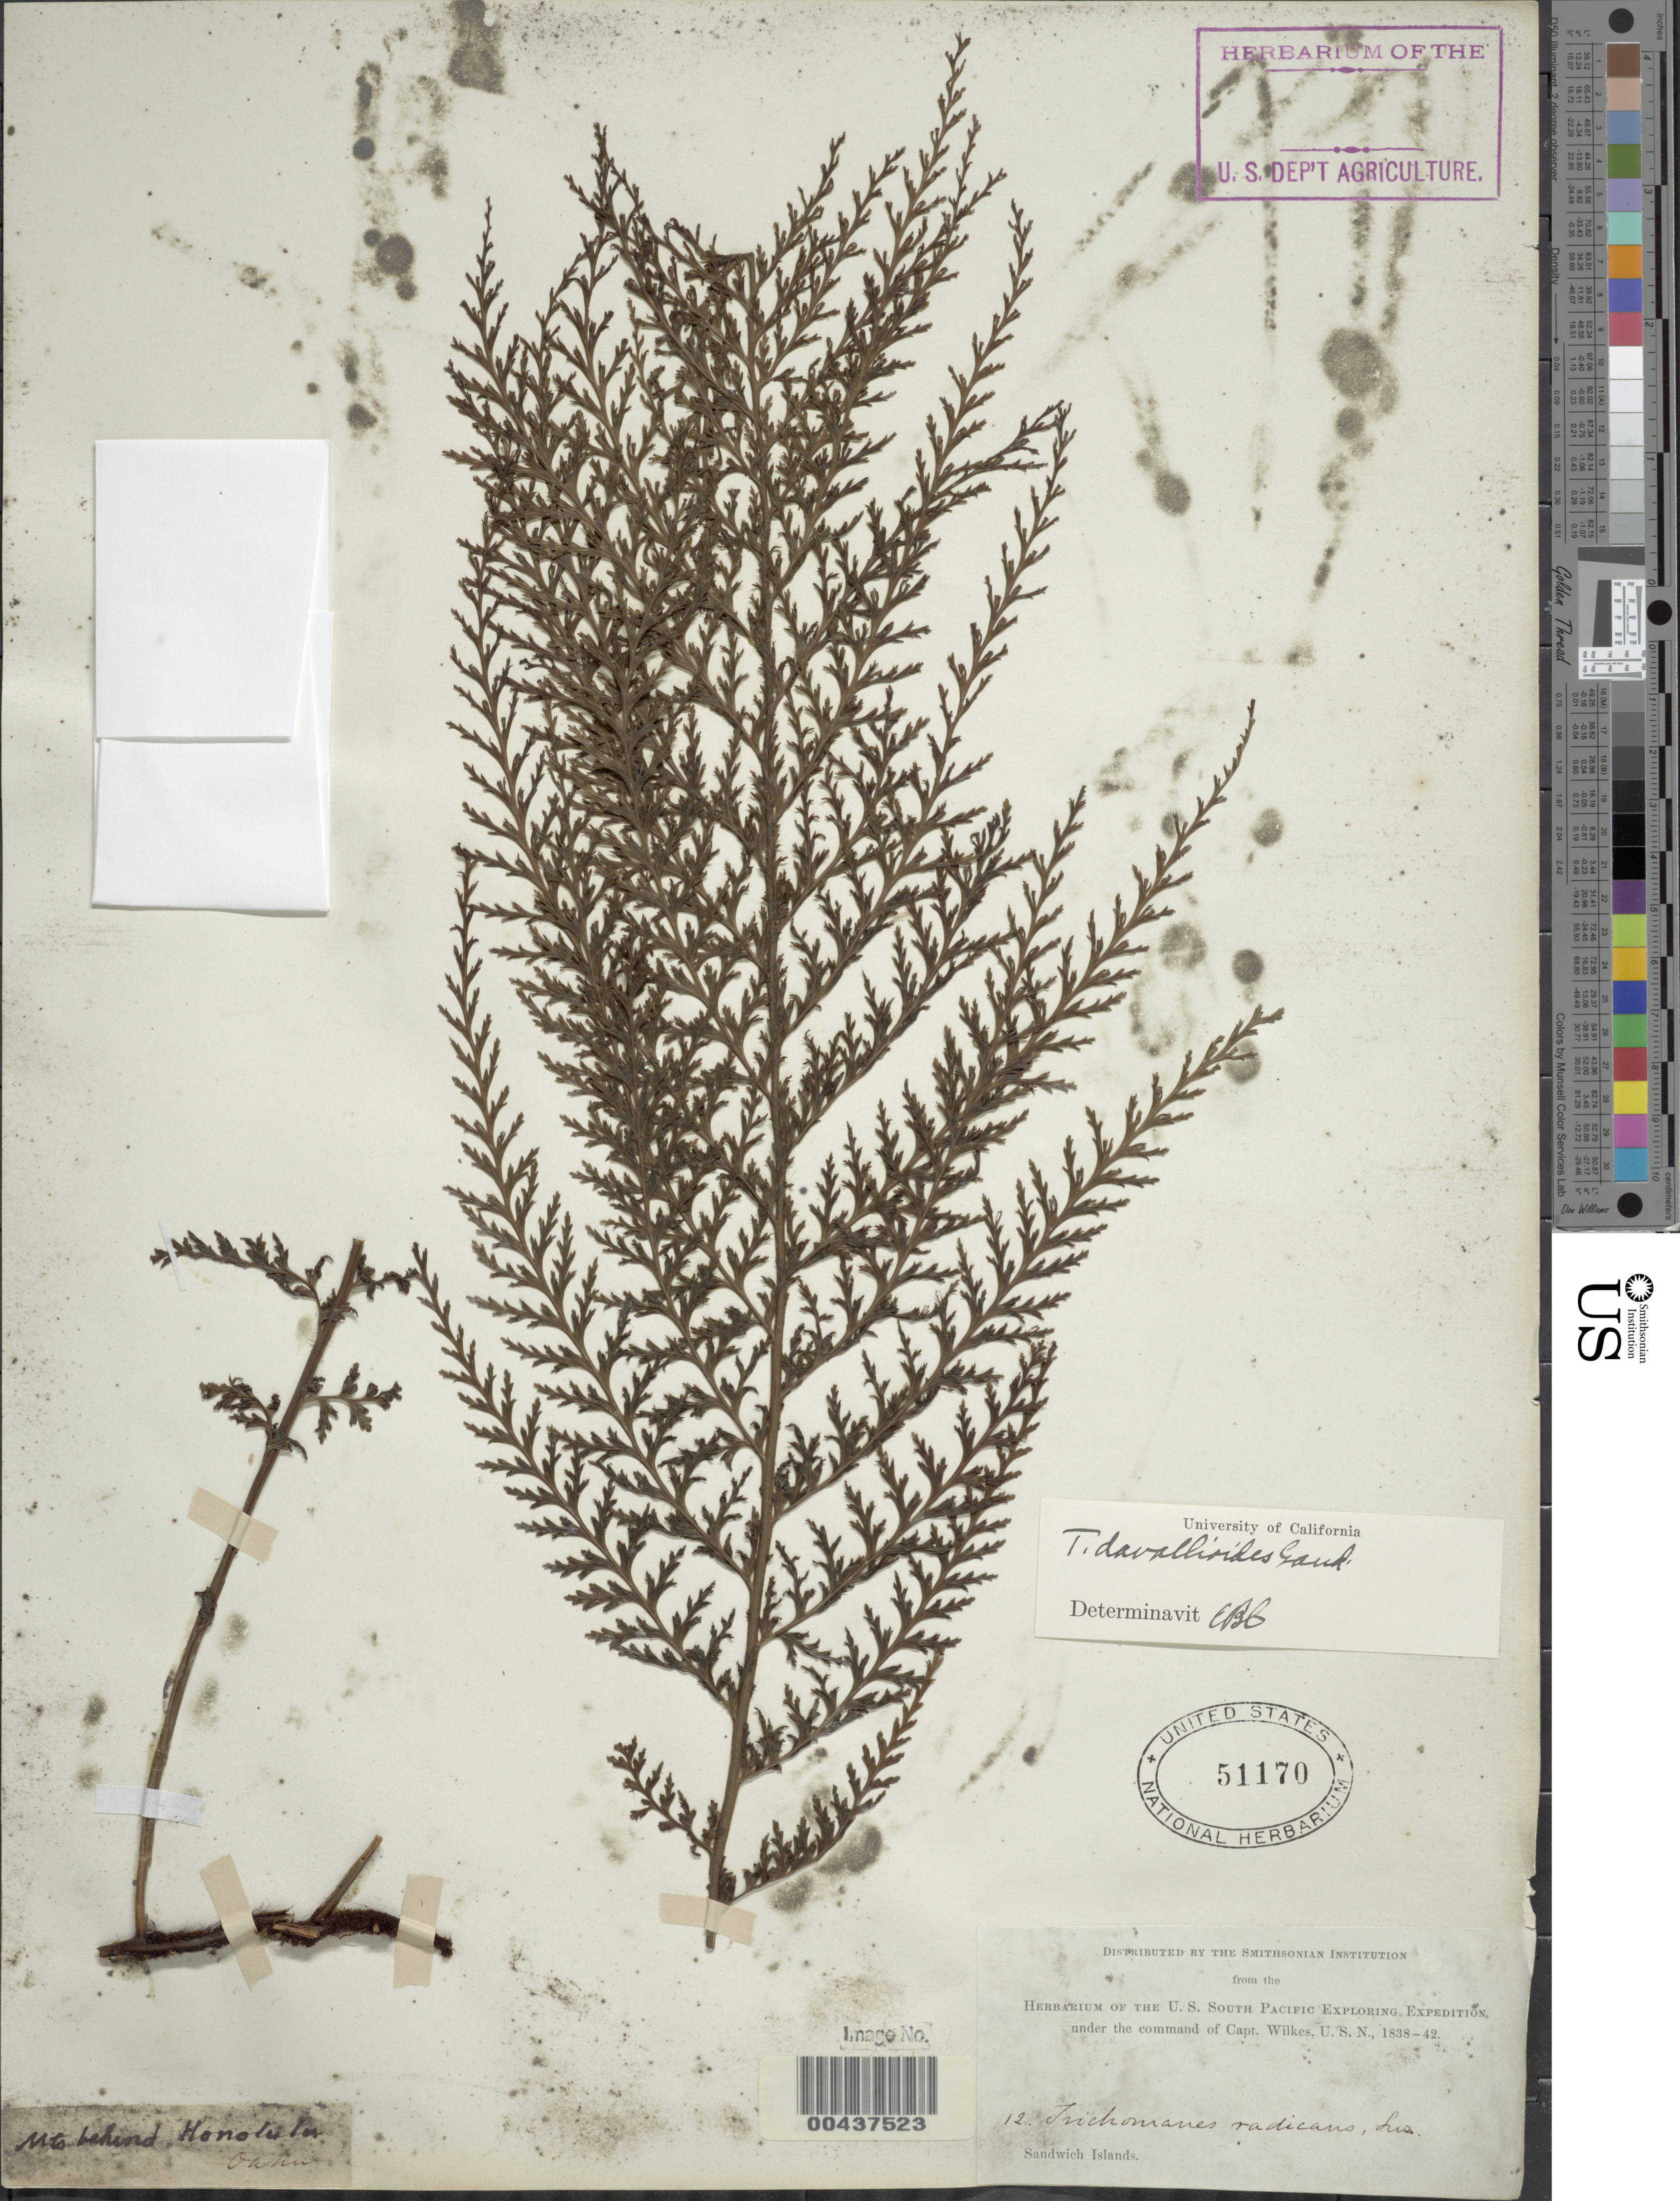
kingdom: Plantae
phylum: Tracheophyta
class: Polypodiopsida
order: Hymenophyllales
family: Hymenophyllaceae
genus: Vandenboschia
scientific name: Vandenboschia davallioides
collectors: Wilkes Explor. Exped.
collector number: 12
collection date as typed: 1838 to -- --- 1842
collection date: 1838/1842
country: United States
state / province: Hawaii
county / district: Honolulu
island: Oahu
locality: Mts. behind Honolulu, Oahu, Sandwich Islands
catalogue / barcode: US 51170